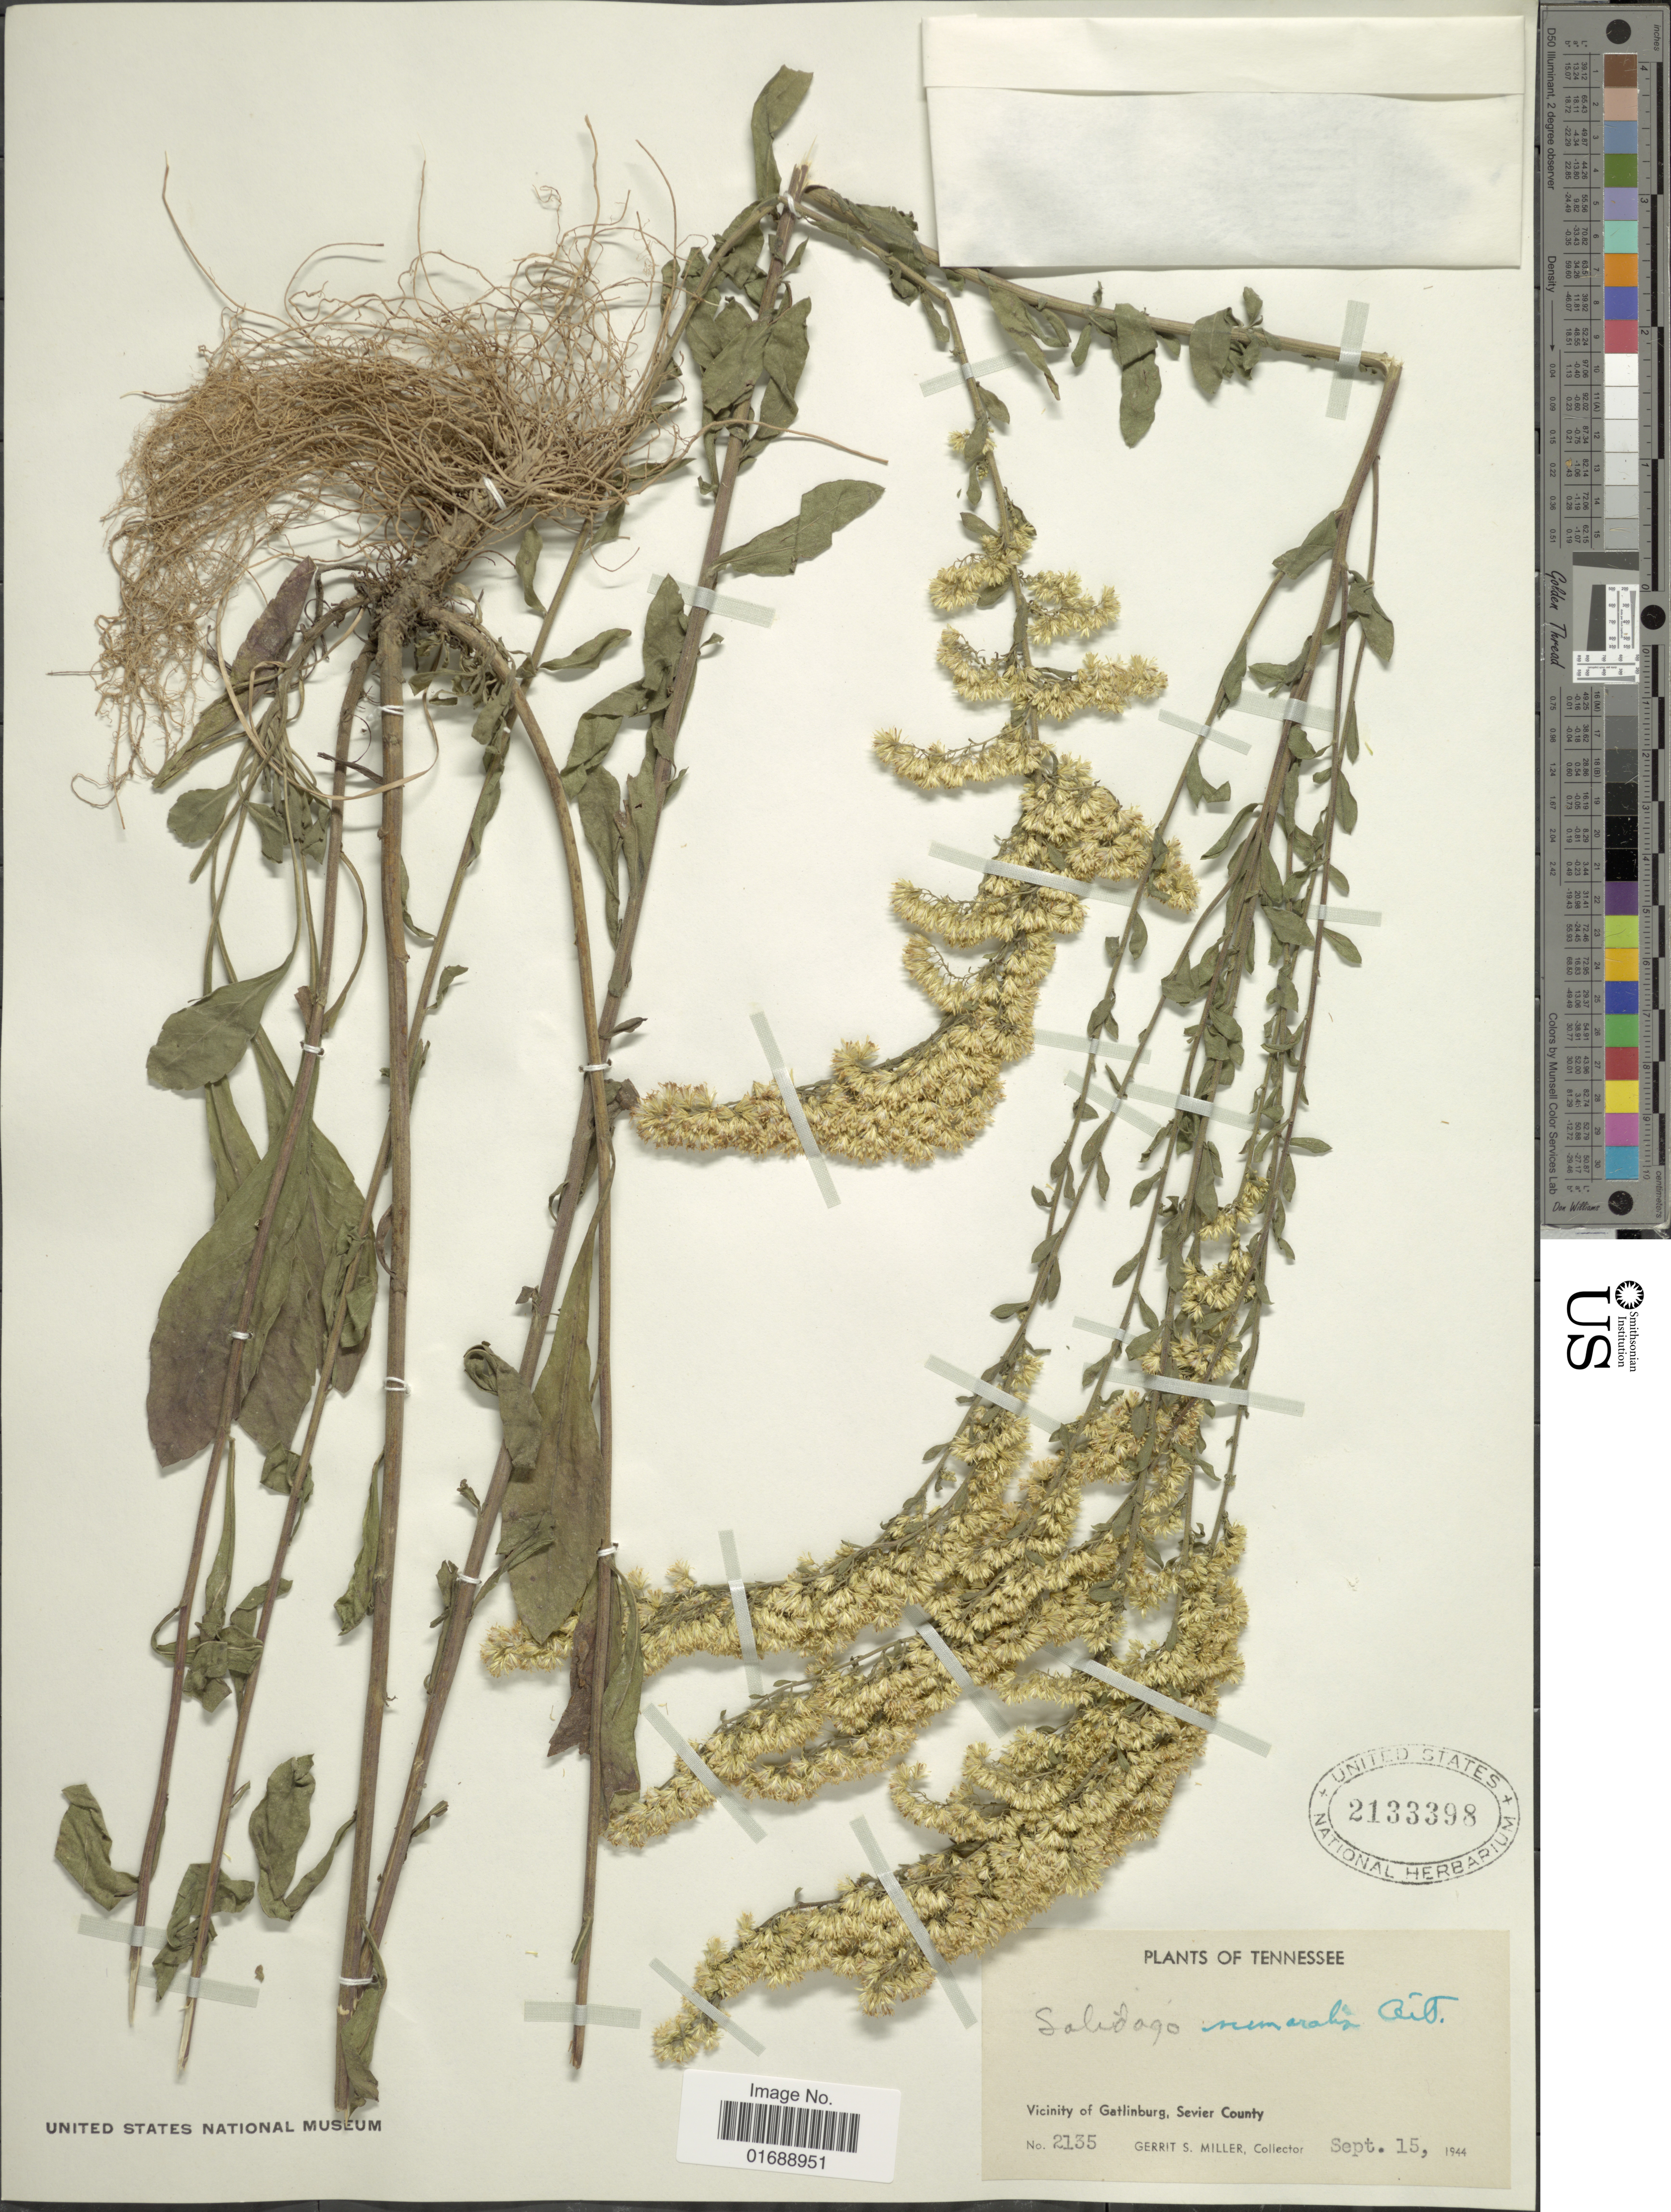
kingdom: Plantae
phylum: Tracheophyta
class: Magnoliopsida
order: Asterales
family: Asteraceae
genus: Solidago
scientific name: Solidago nemoralis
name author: Aiton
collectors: G. S. Miller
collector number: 2135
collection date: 1944-09-15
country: United States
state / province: Tennessee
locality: Vicinity of Gatlinburg, Sevier County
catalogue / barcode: US 2133398